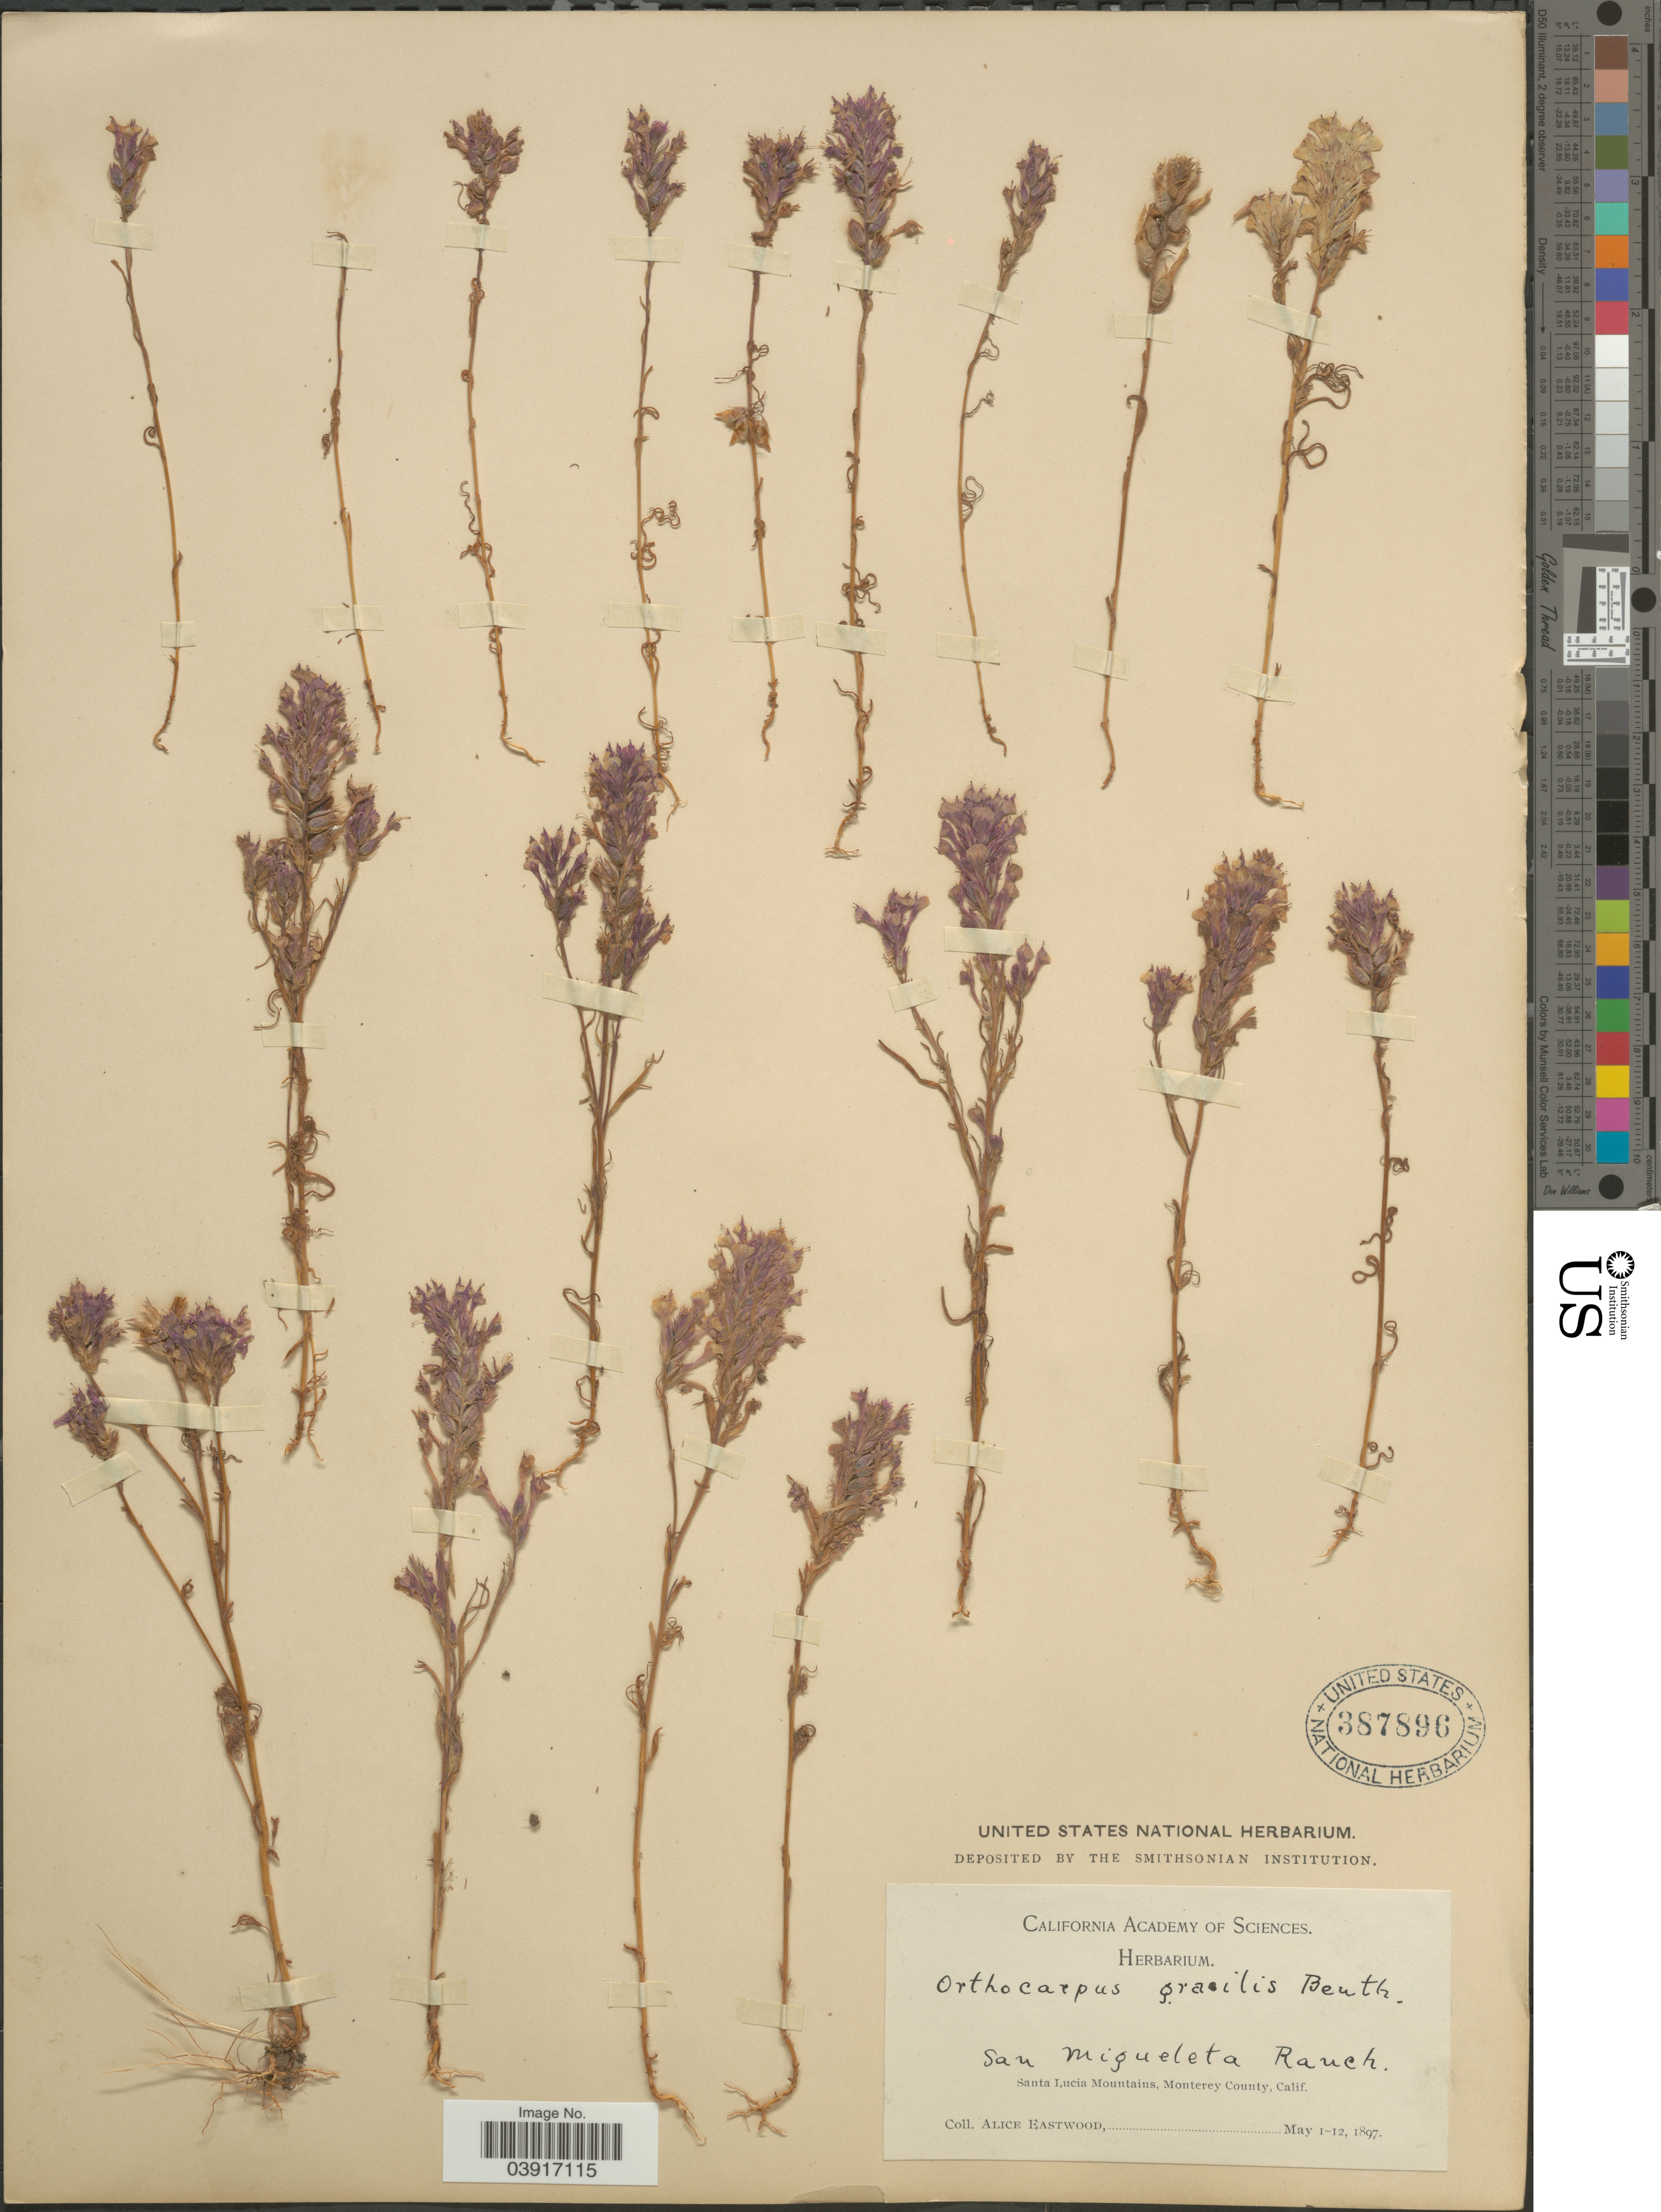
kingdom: Plantae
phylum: Tracheophyta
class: Magnoliopsida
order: Lamiales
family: Orobanchaceae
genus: Orthocarpus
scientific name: Orthocarpus densiflorus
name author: Benth.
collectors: A. Eastwood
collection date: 1897-05-01/1897-05-12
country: United States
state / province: California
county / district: Monterey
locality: San Migueleta Ranch. Santa Lucia Mountains, Monterey County.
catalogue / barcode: US 387896